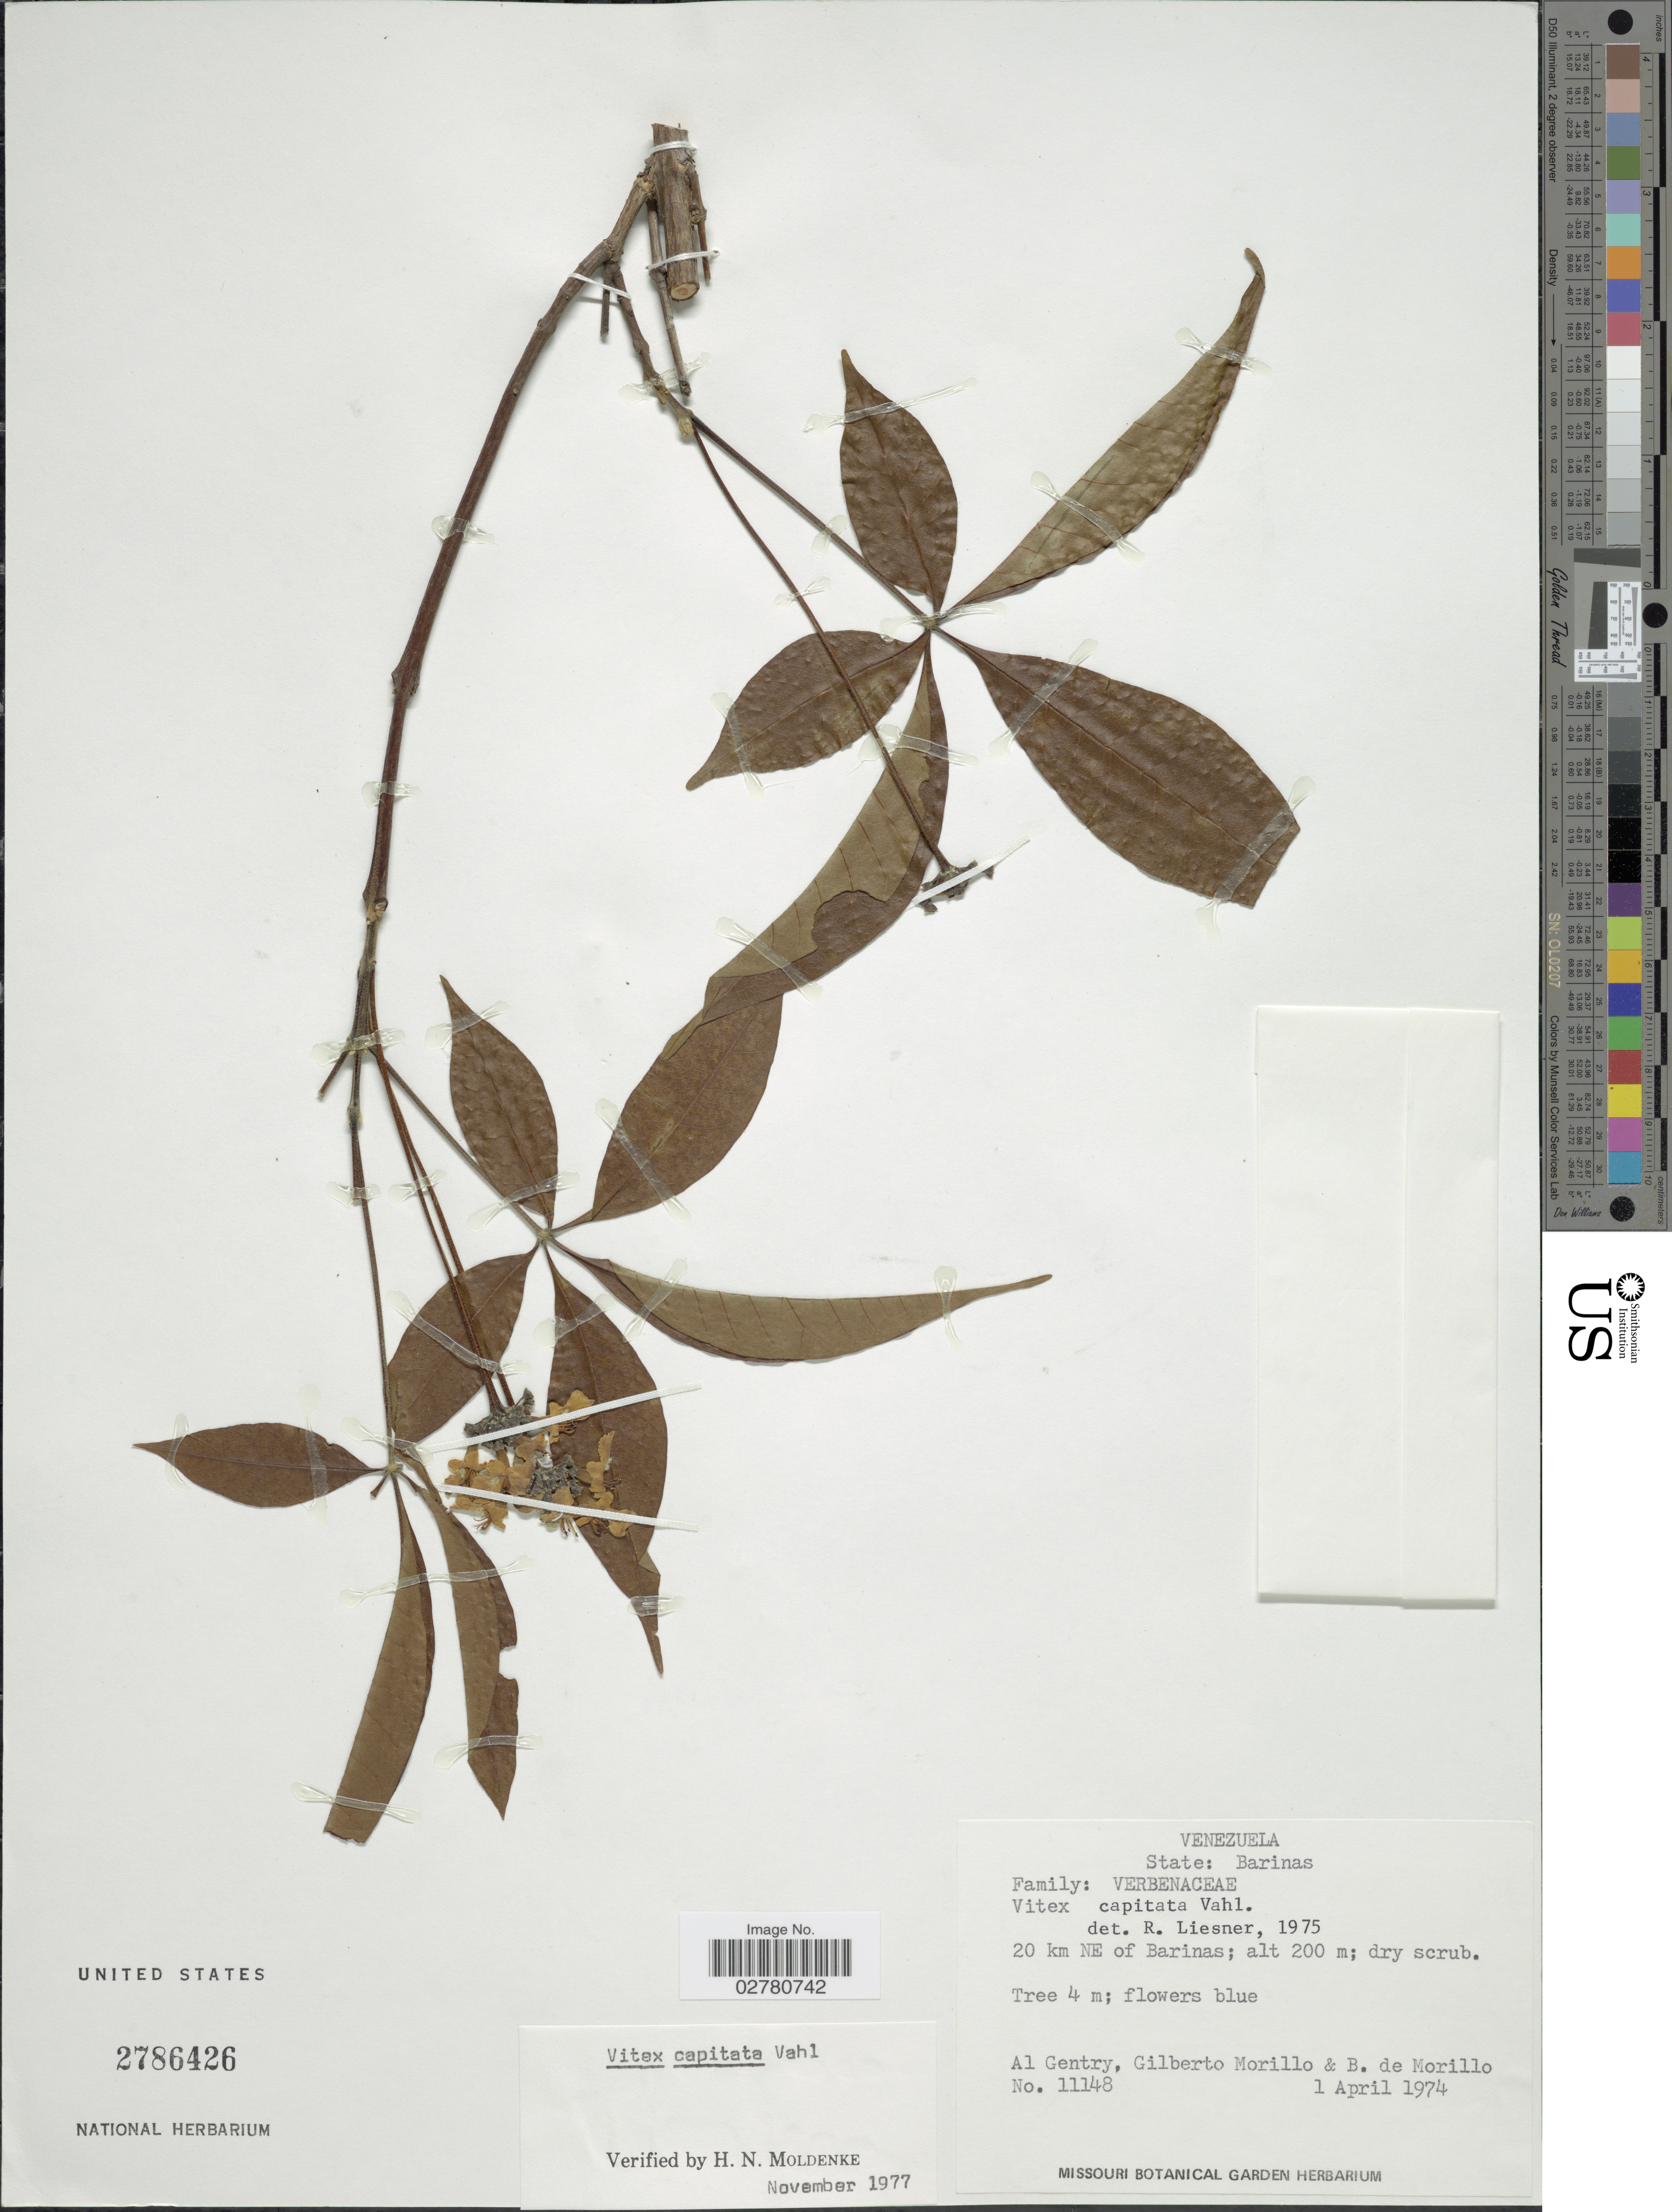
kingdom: Plantae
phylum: Tracheophyta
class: Magnoliopsida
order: Lamiales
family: Lamiaceae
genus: Vitex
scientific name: Vitex capitata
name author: Vahl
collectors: A. H. Gentry, G. N. Morillo & B. Morillo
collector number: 11148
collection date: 1974-04-01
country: Venezuela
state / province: Barinas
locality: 20 km NE of Barinas.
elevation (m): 200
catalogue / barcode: US 2786426